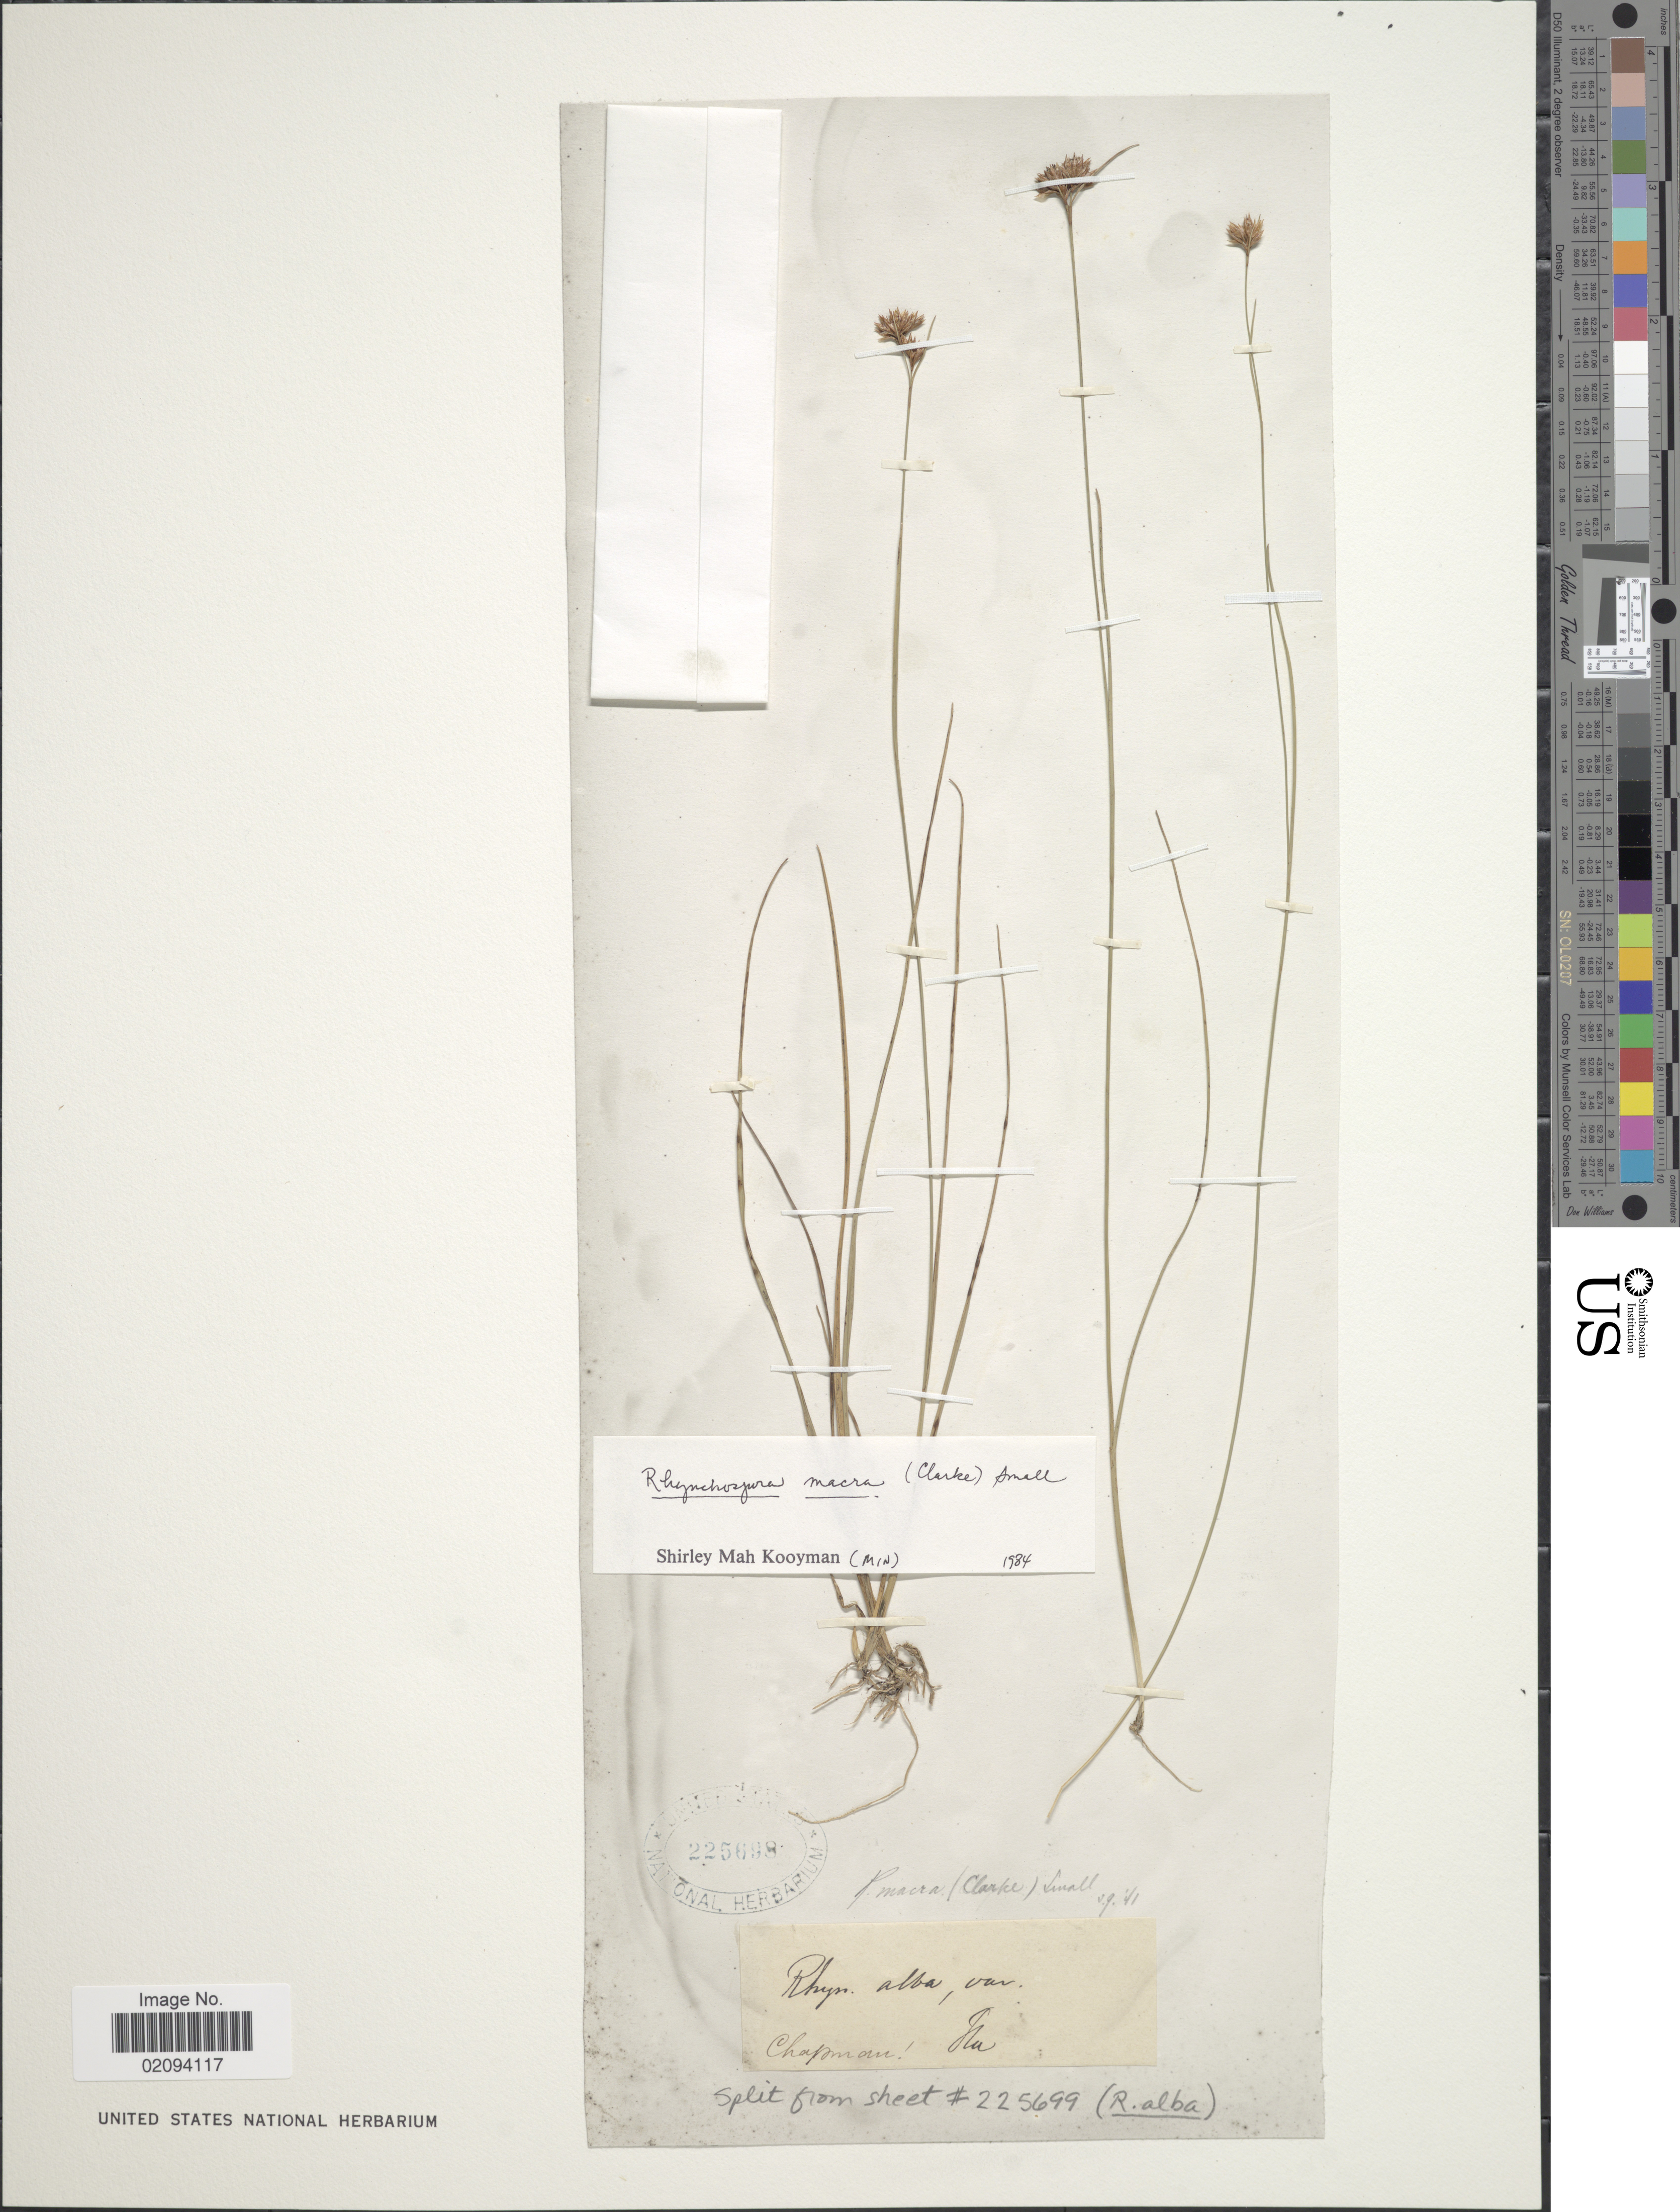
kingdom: Plantae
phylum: Tracheophyta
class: Liliopsida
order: Poales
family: Cyperaceae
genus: Rhynchospora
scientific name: Rhynchospora macra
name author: (C.B. Clarke ex Britton) Small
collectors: A. Chapman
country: United States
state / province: Florida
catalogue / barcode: US 225698